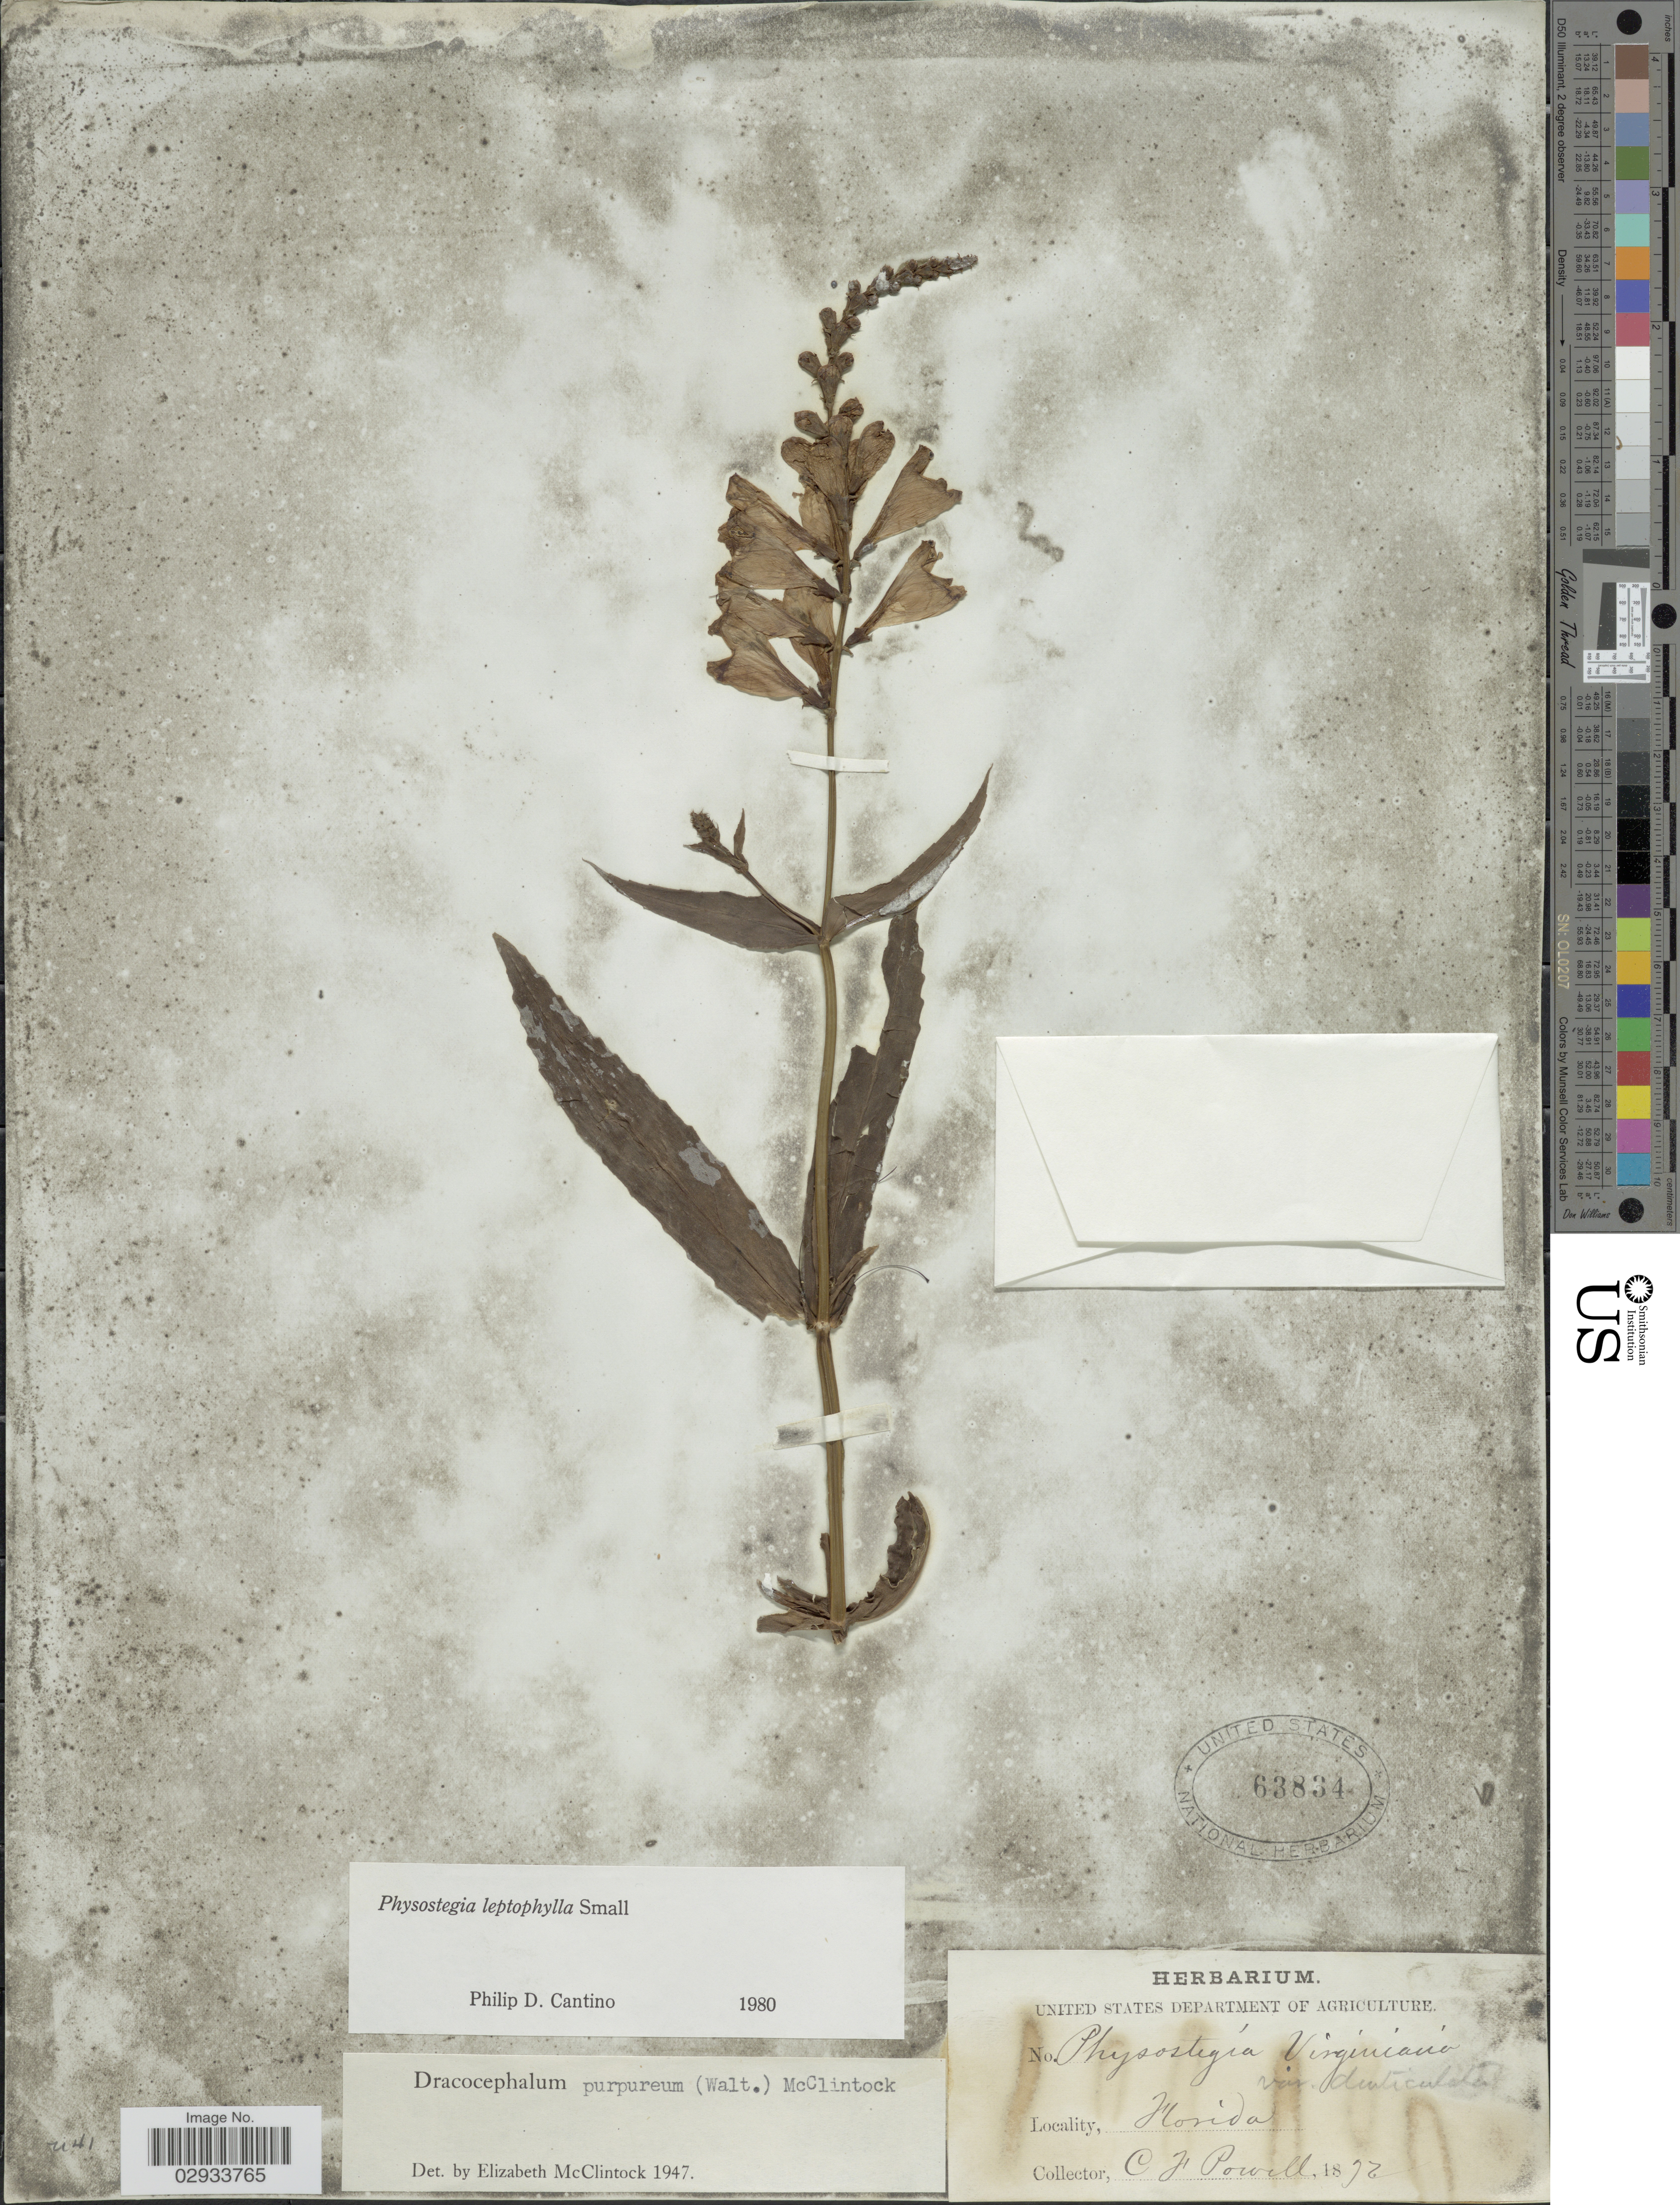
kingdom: Plantae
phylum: Tracheophyta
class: Magnoliopsida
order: Lamiales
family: Lamiaceae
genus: Physostegia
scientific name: Physostegia leptophylla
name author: Small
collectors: C. F. Powell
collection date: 1872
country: United States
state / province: Florida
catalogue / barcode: US 63834